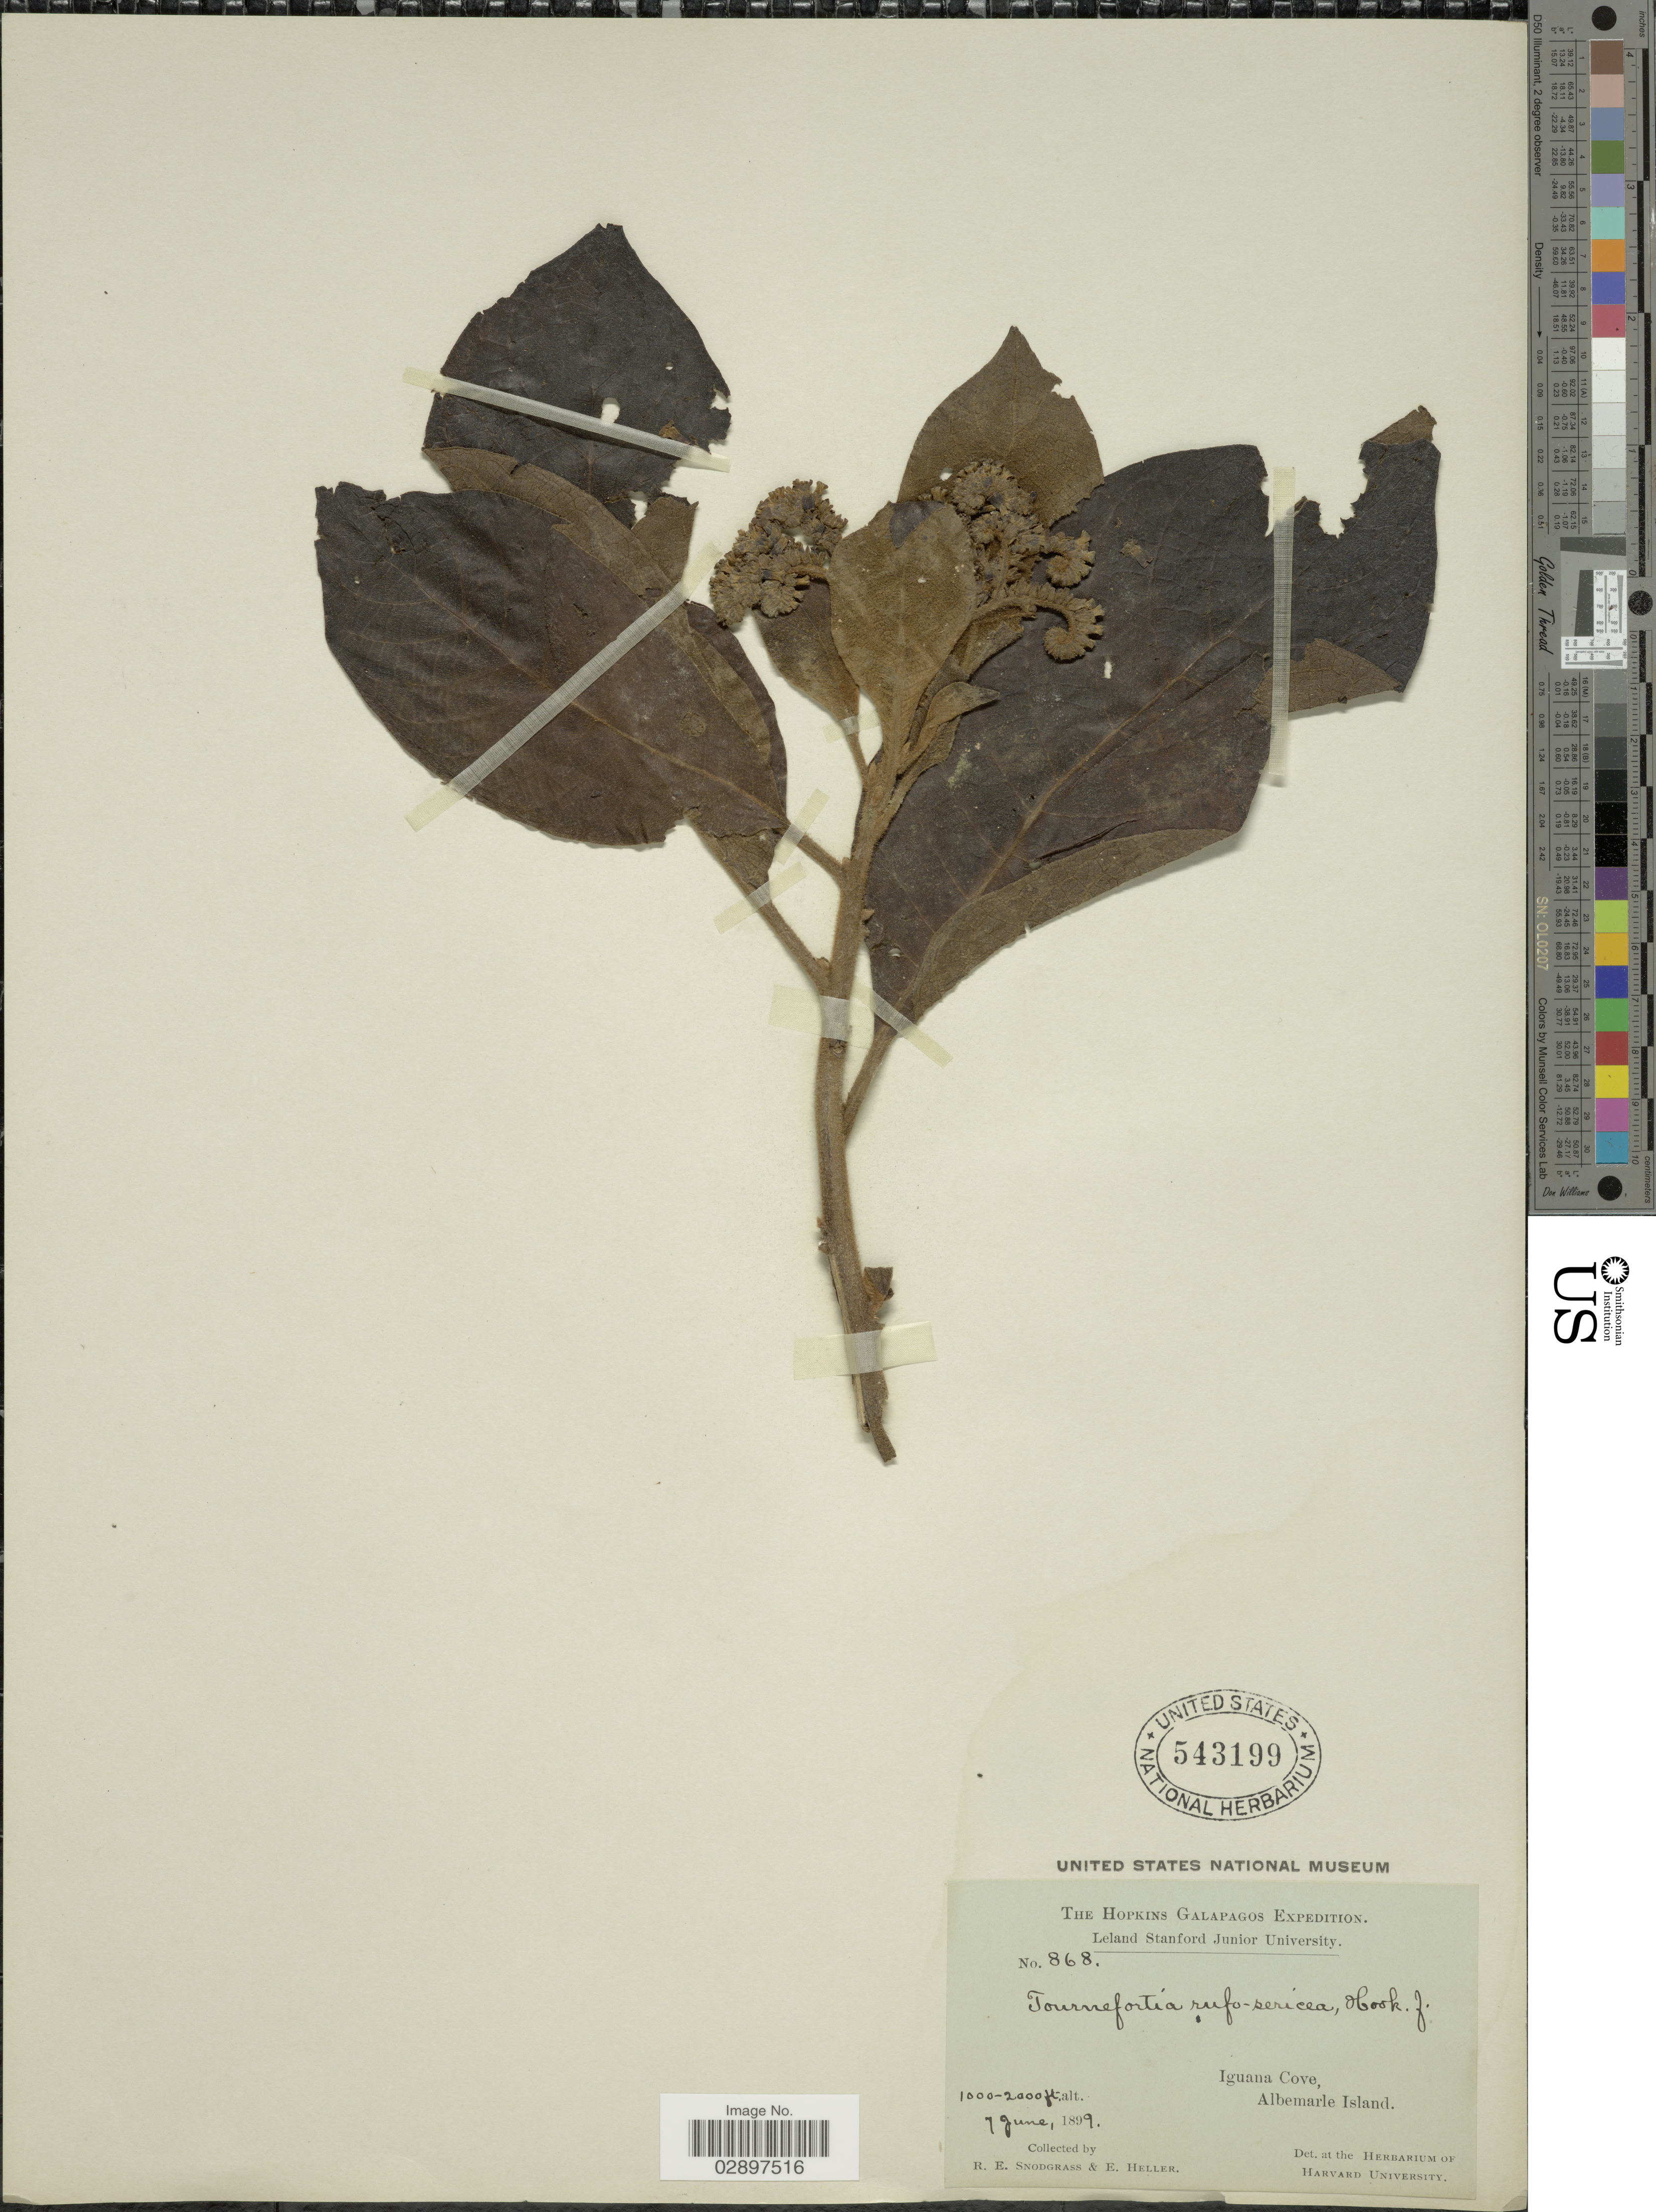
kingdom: Plantae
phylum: Tracheophyta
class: Magnoliopsida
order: Boraginales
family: Heliotropiaceae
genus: Tournefortia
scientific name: Tournefortia rufo-sericea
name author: Hook. f.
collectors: R. E. Snodgrass & E. Heller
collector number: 868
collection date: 1899-06-07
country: Ecuador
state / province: Colón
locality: Galapagos. Iguana Cove, Albemarle Island.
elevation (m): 305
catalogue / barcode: US 543199